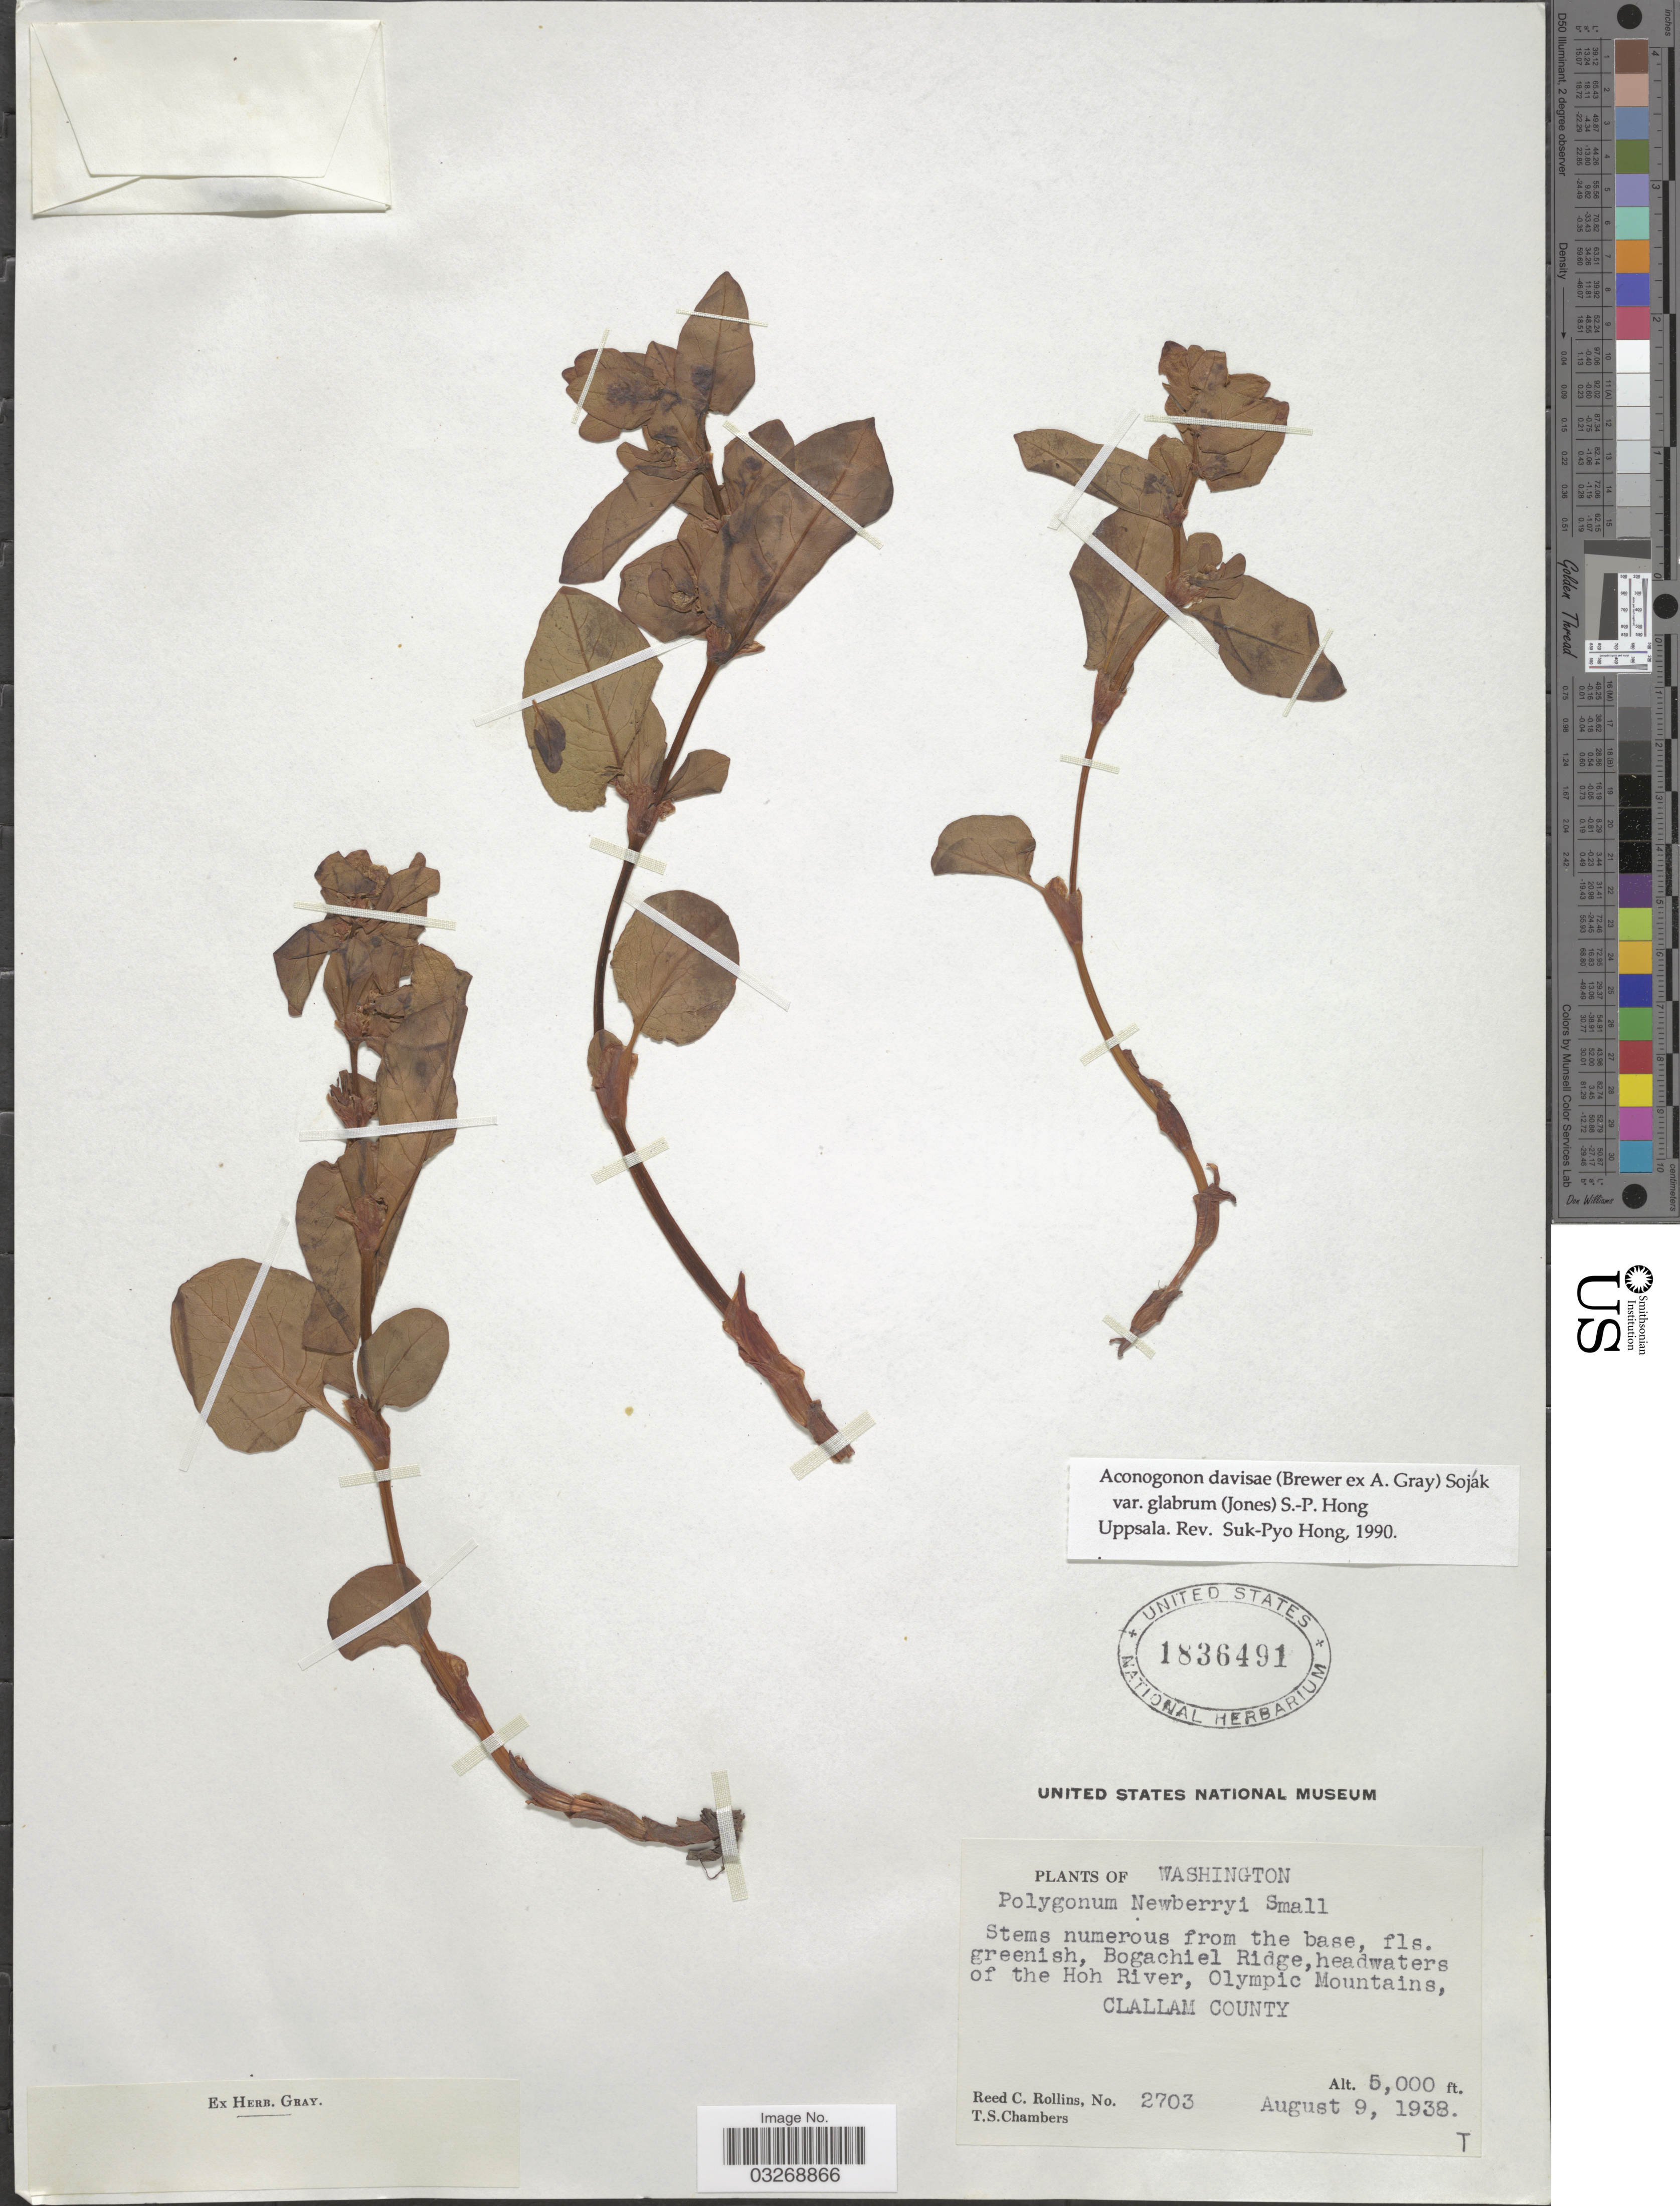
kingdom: Plantae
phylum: Tracheophyta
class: Magnoliopsida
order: Caryophyllales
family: Polygonaceae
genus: Koenigia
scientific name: Koenigia davisiae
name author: (W.H. Brewer ex A. Gray) T.M. Schust. & Reveal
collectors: R. C. Rollins & T. Chambers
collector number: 2703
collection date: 1938-08-09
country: United States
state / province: Washington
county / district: Clallam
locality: Bogachiel Ridge, headwaters of the Hoh River, Olympic Mountains, Clallam County.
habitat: Bogachiel Ridge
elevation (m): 1524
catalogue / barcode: US 1836491